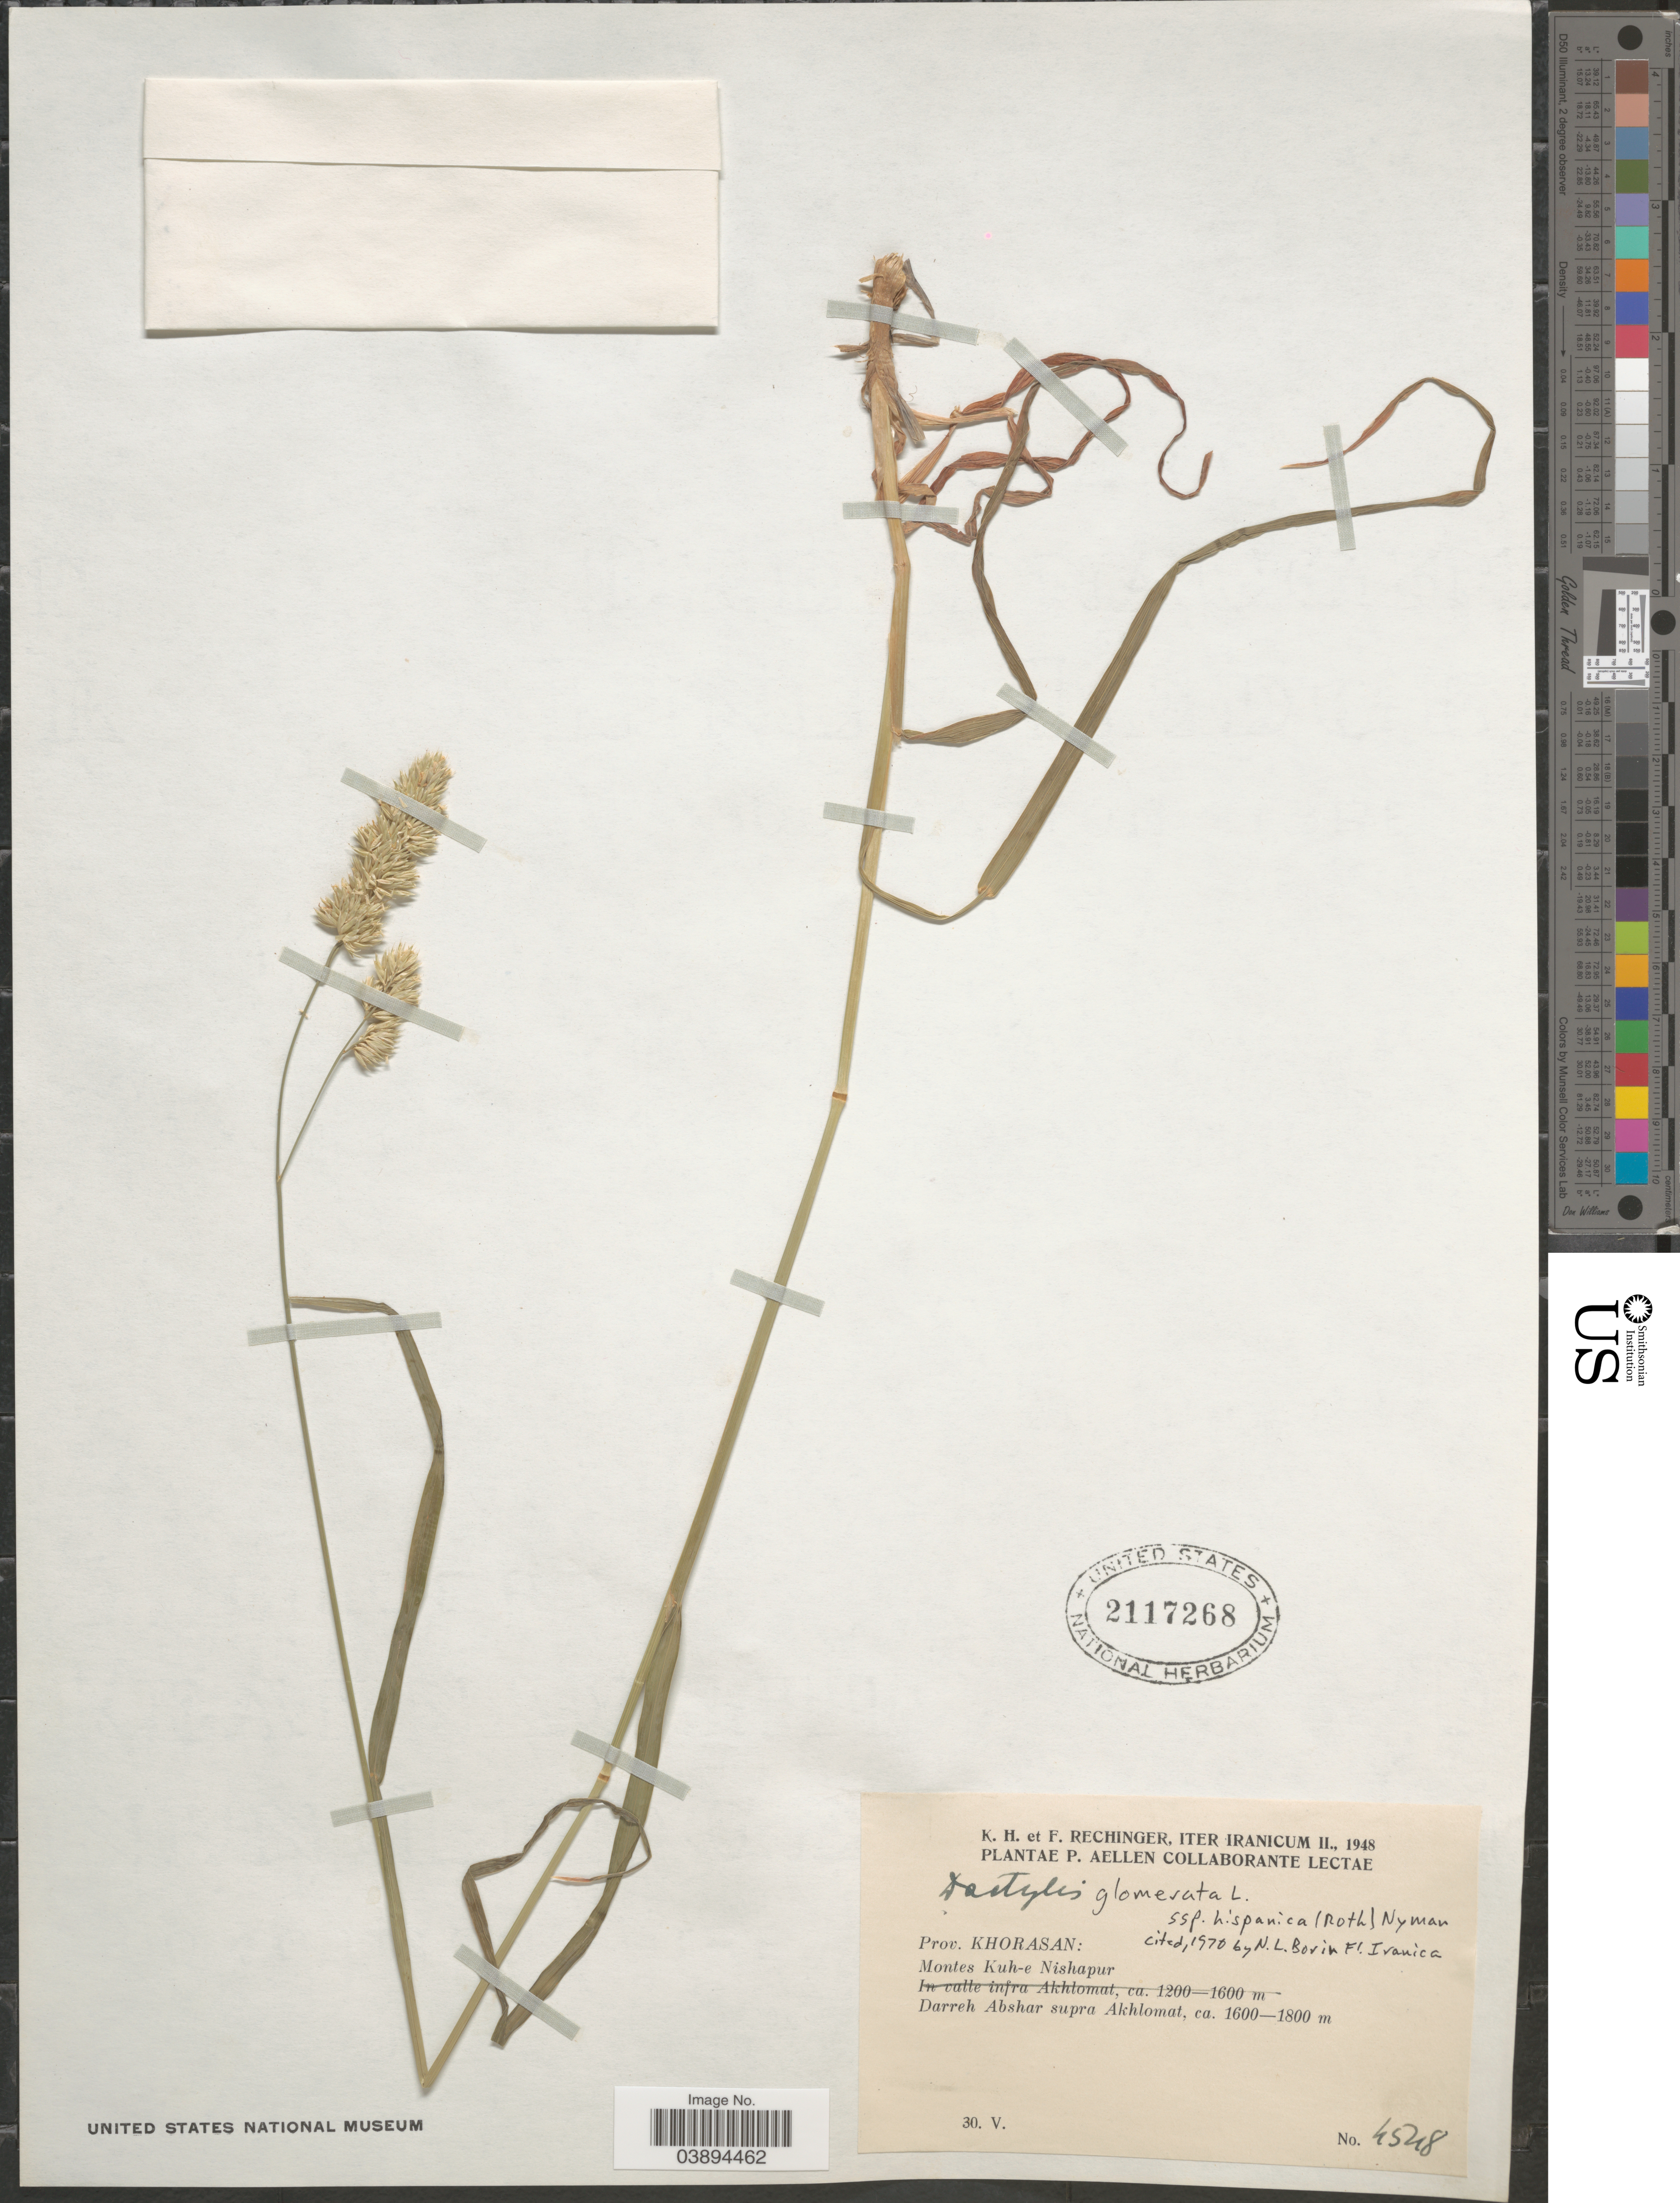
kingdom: Plantae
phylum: Tracheophyta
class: Liliopsida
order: Poales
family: Poaceae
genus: Dactylis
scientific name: Dactylis glomerata subsp. hispanica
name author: (Roth) Nyman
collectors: K. H. Rechinger & F. Rechinger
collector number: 4548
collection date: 1948-05-30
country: Iran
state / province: Khorasan [obsolete]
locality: Iter Iranicum II. Prov. Khorasan: Montes Kuh-e Nishapur. Darreh Abshar supra Akhlomat.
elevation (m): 1600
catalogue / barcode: US 2117268